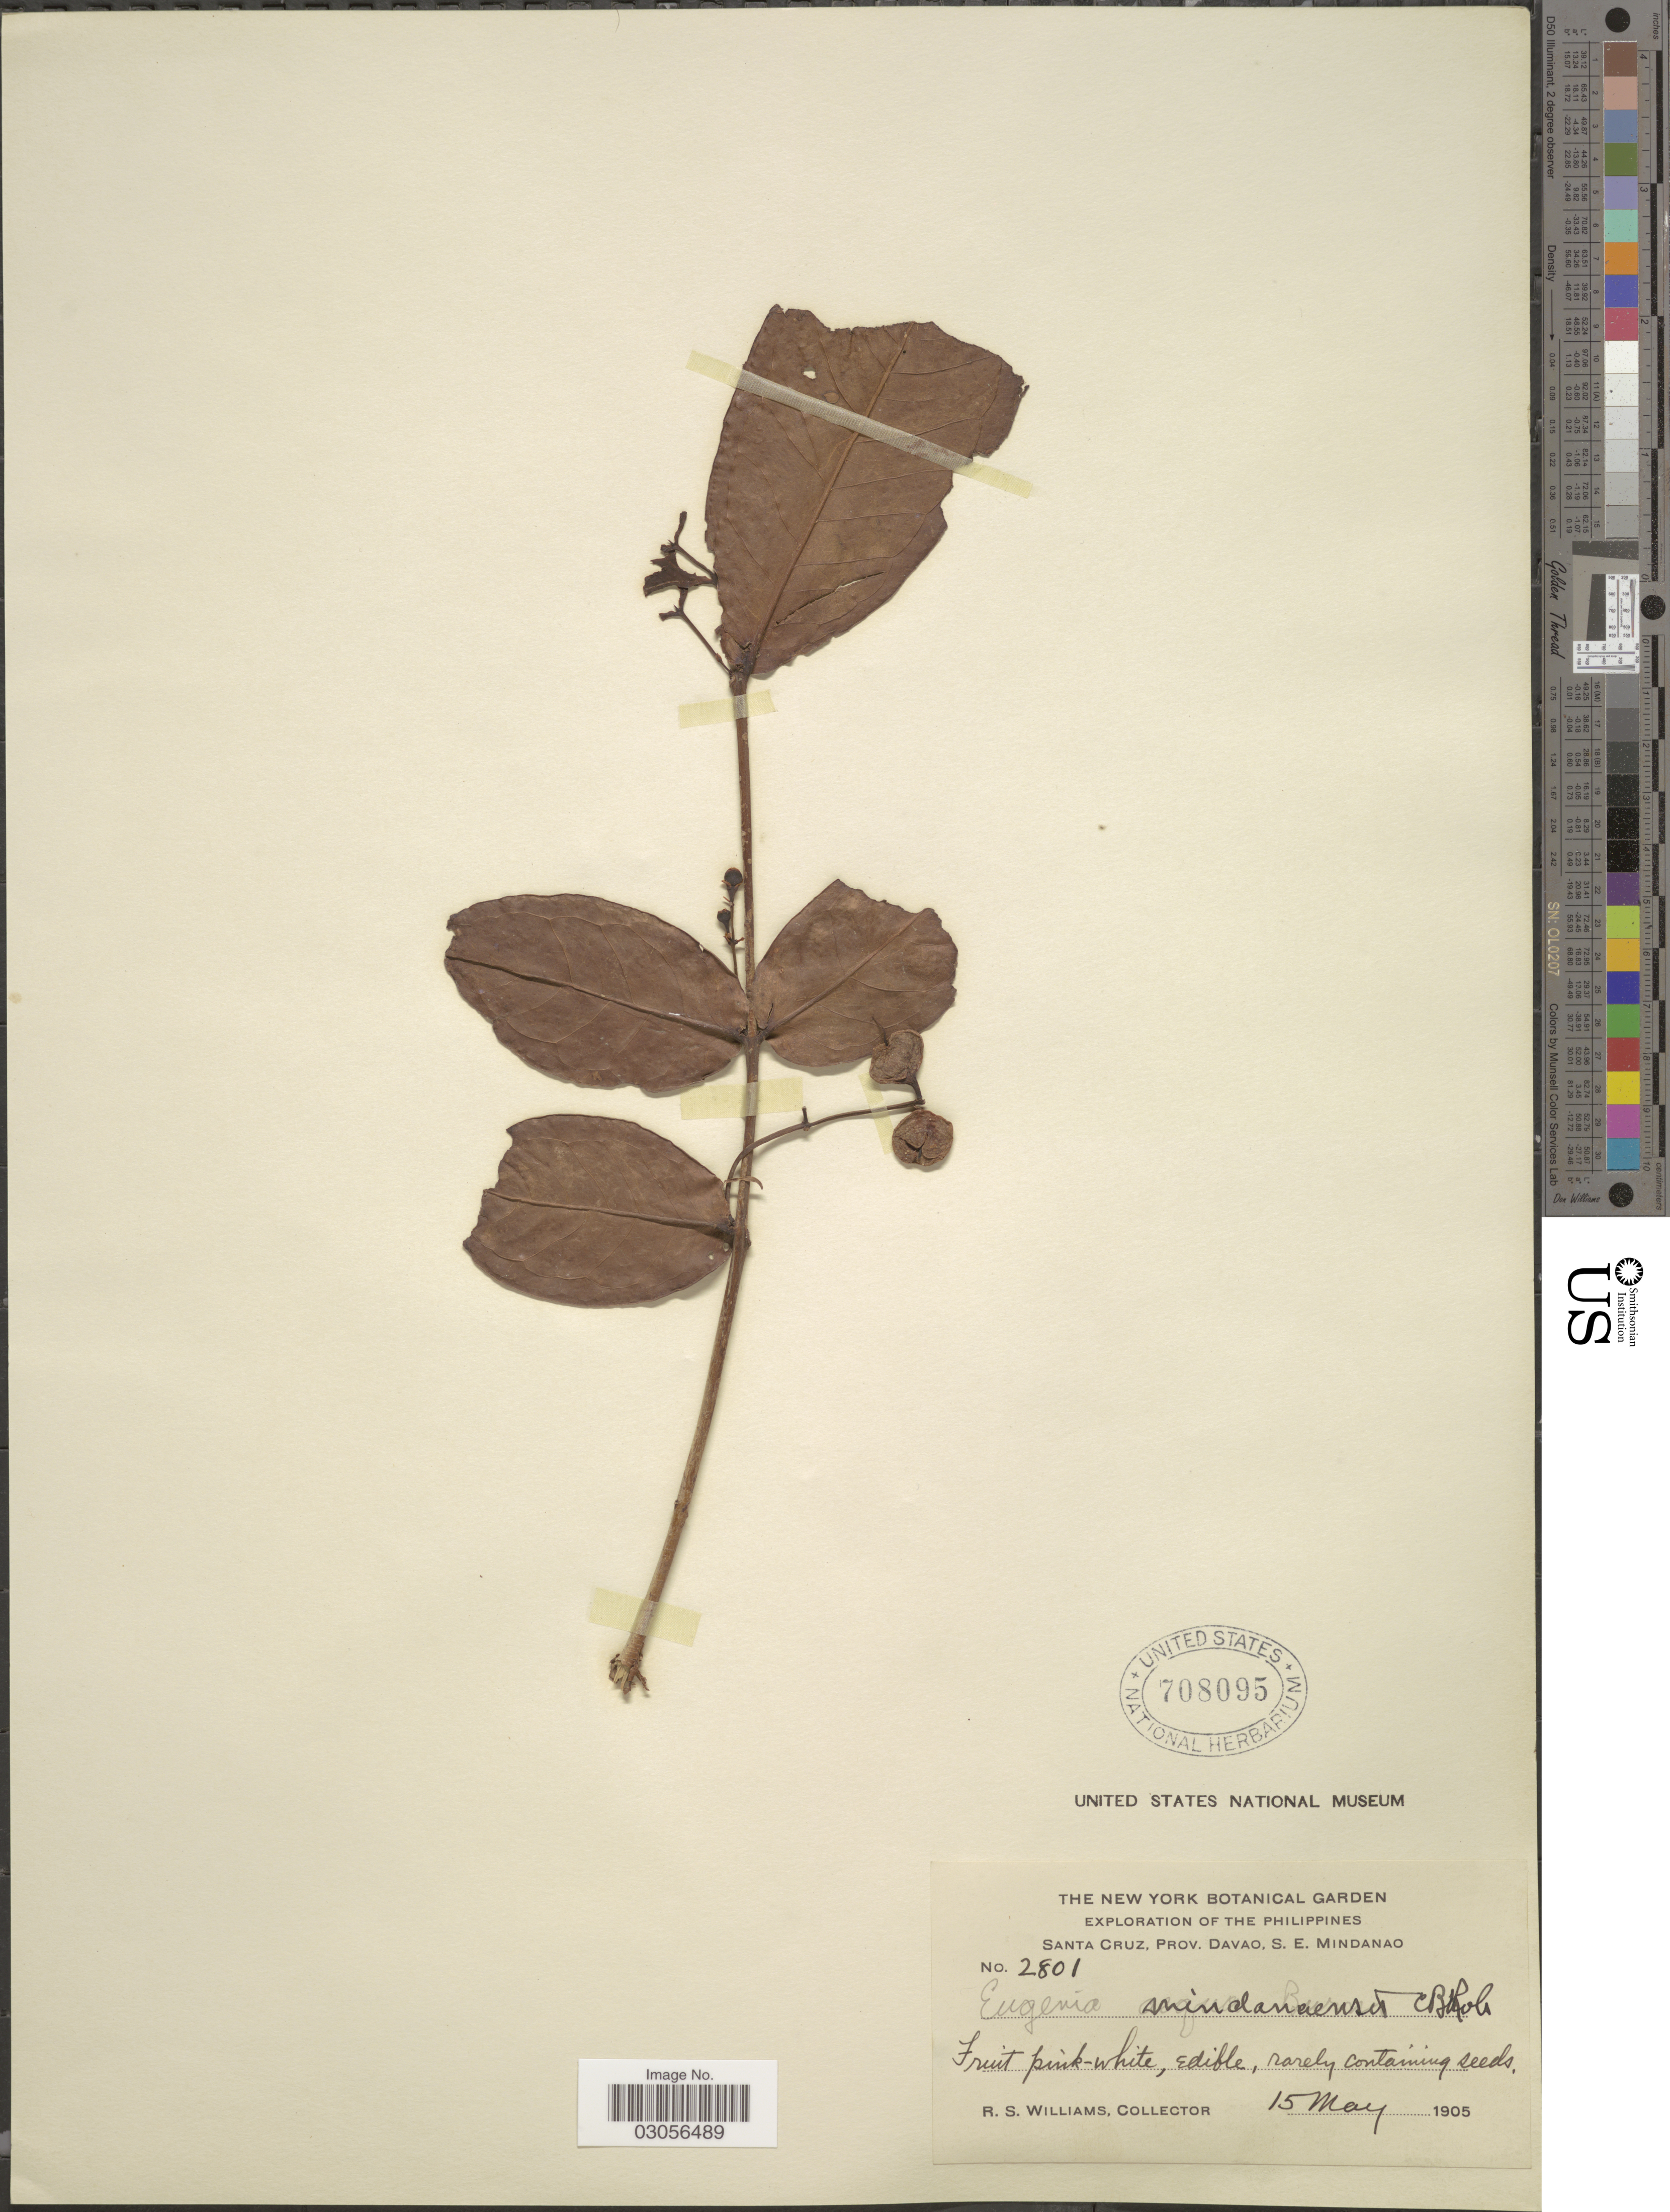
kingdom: Plantae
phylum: Tracheophyta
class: Magnoliopsida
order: Myrtales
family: Myrtaceae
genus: Syzygium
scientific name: Syzygium aqueum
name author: (Burm. f.) Altson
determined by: Strong, Mark T., (BOT), Smithsonian Institution - National Museum of Natural History (UNITED STATES)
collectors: R. S. Williams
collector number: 2801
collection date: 1905-05-15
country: Philippines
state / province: Davao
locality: Santa Cruz, Prov. Davao, S.E. Mindanao.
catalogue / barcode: US 708095